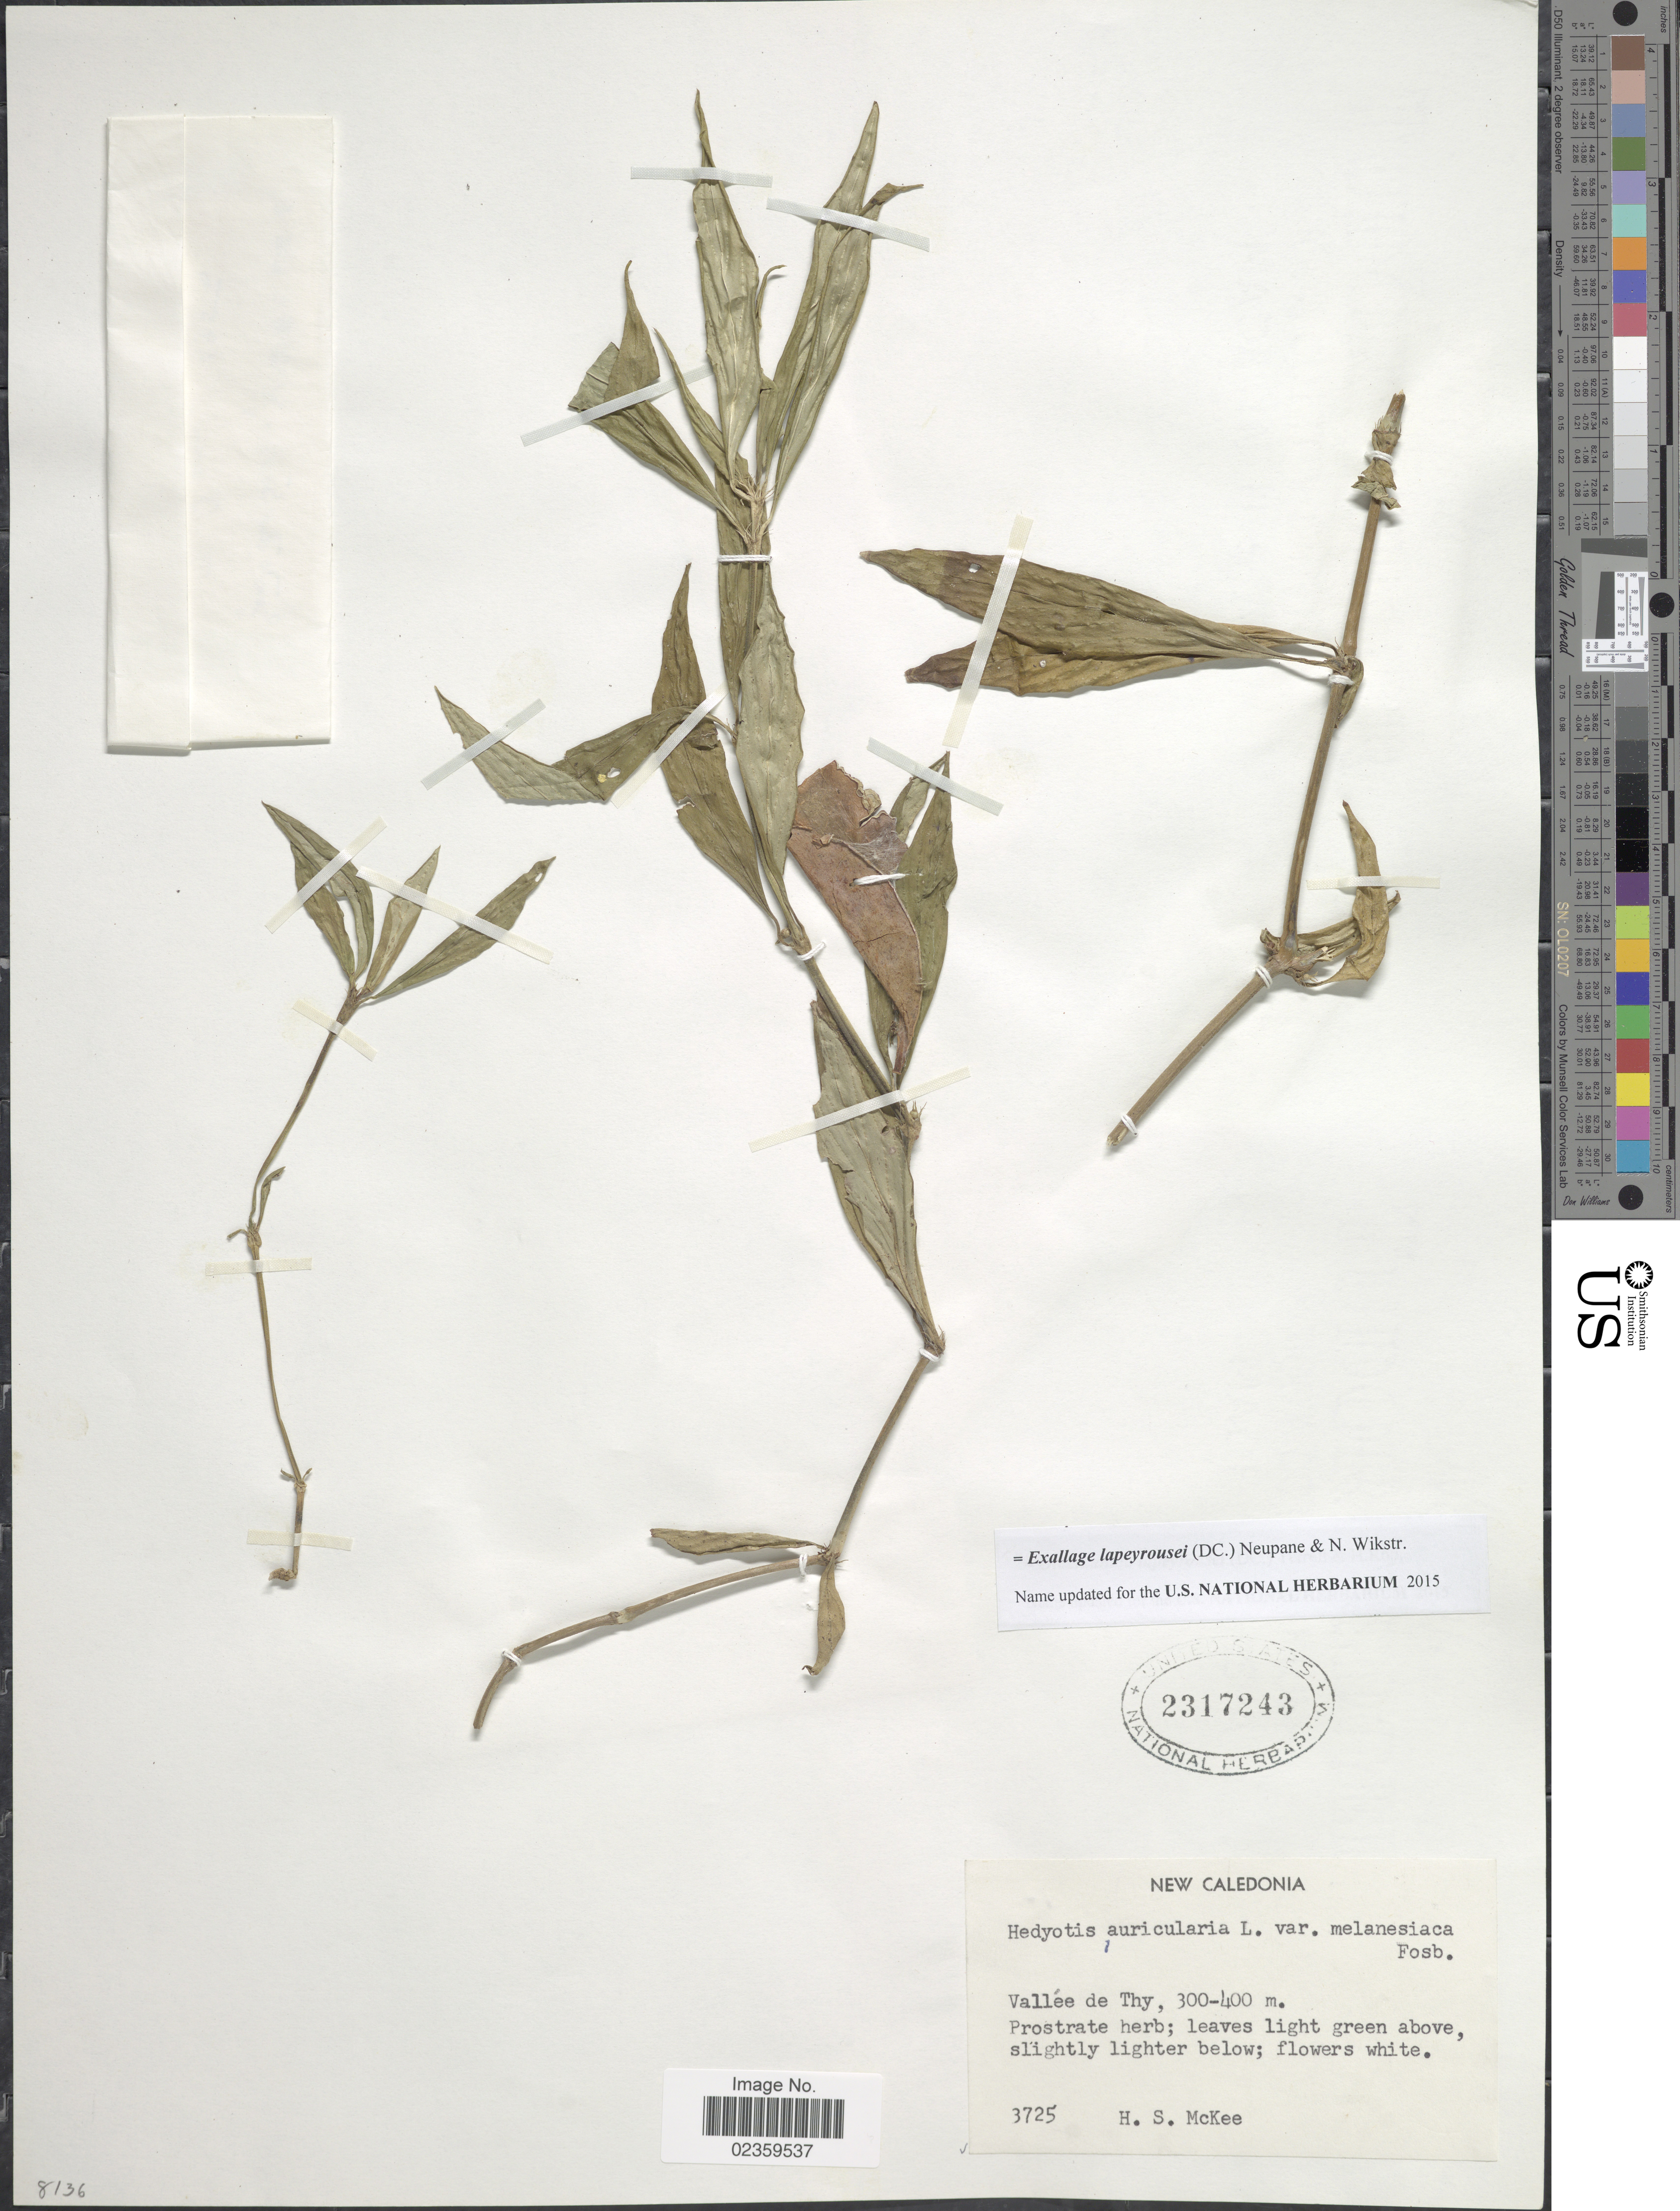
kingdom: Plantae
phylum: Tracheophyta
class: Magnoliopsida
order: Gentianales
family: Rubiaceae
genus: Exallage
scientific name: Exallage lapeyrousei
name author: (DC.) Neupane & N. Wikstr.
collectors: H. S. McKee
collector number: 3725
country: New Caledonia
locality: Vallée de Thy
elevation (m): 300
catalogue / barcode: US 2317243